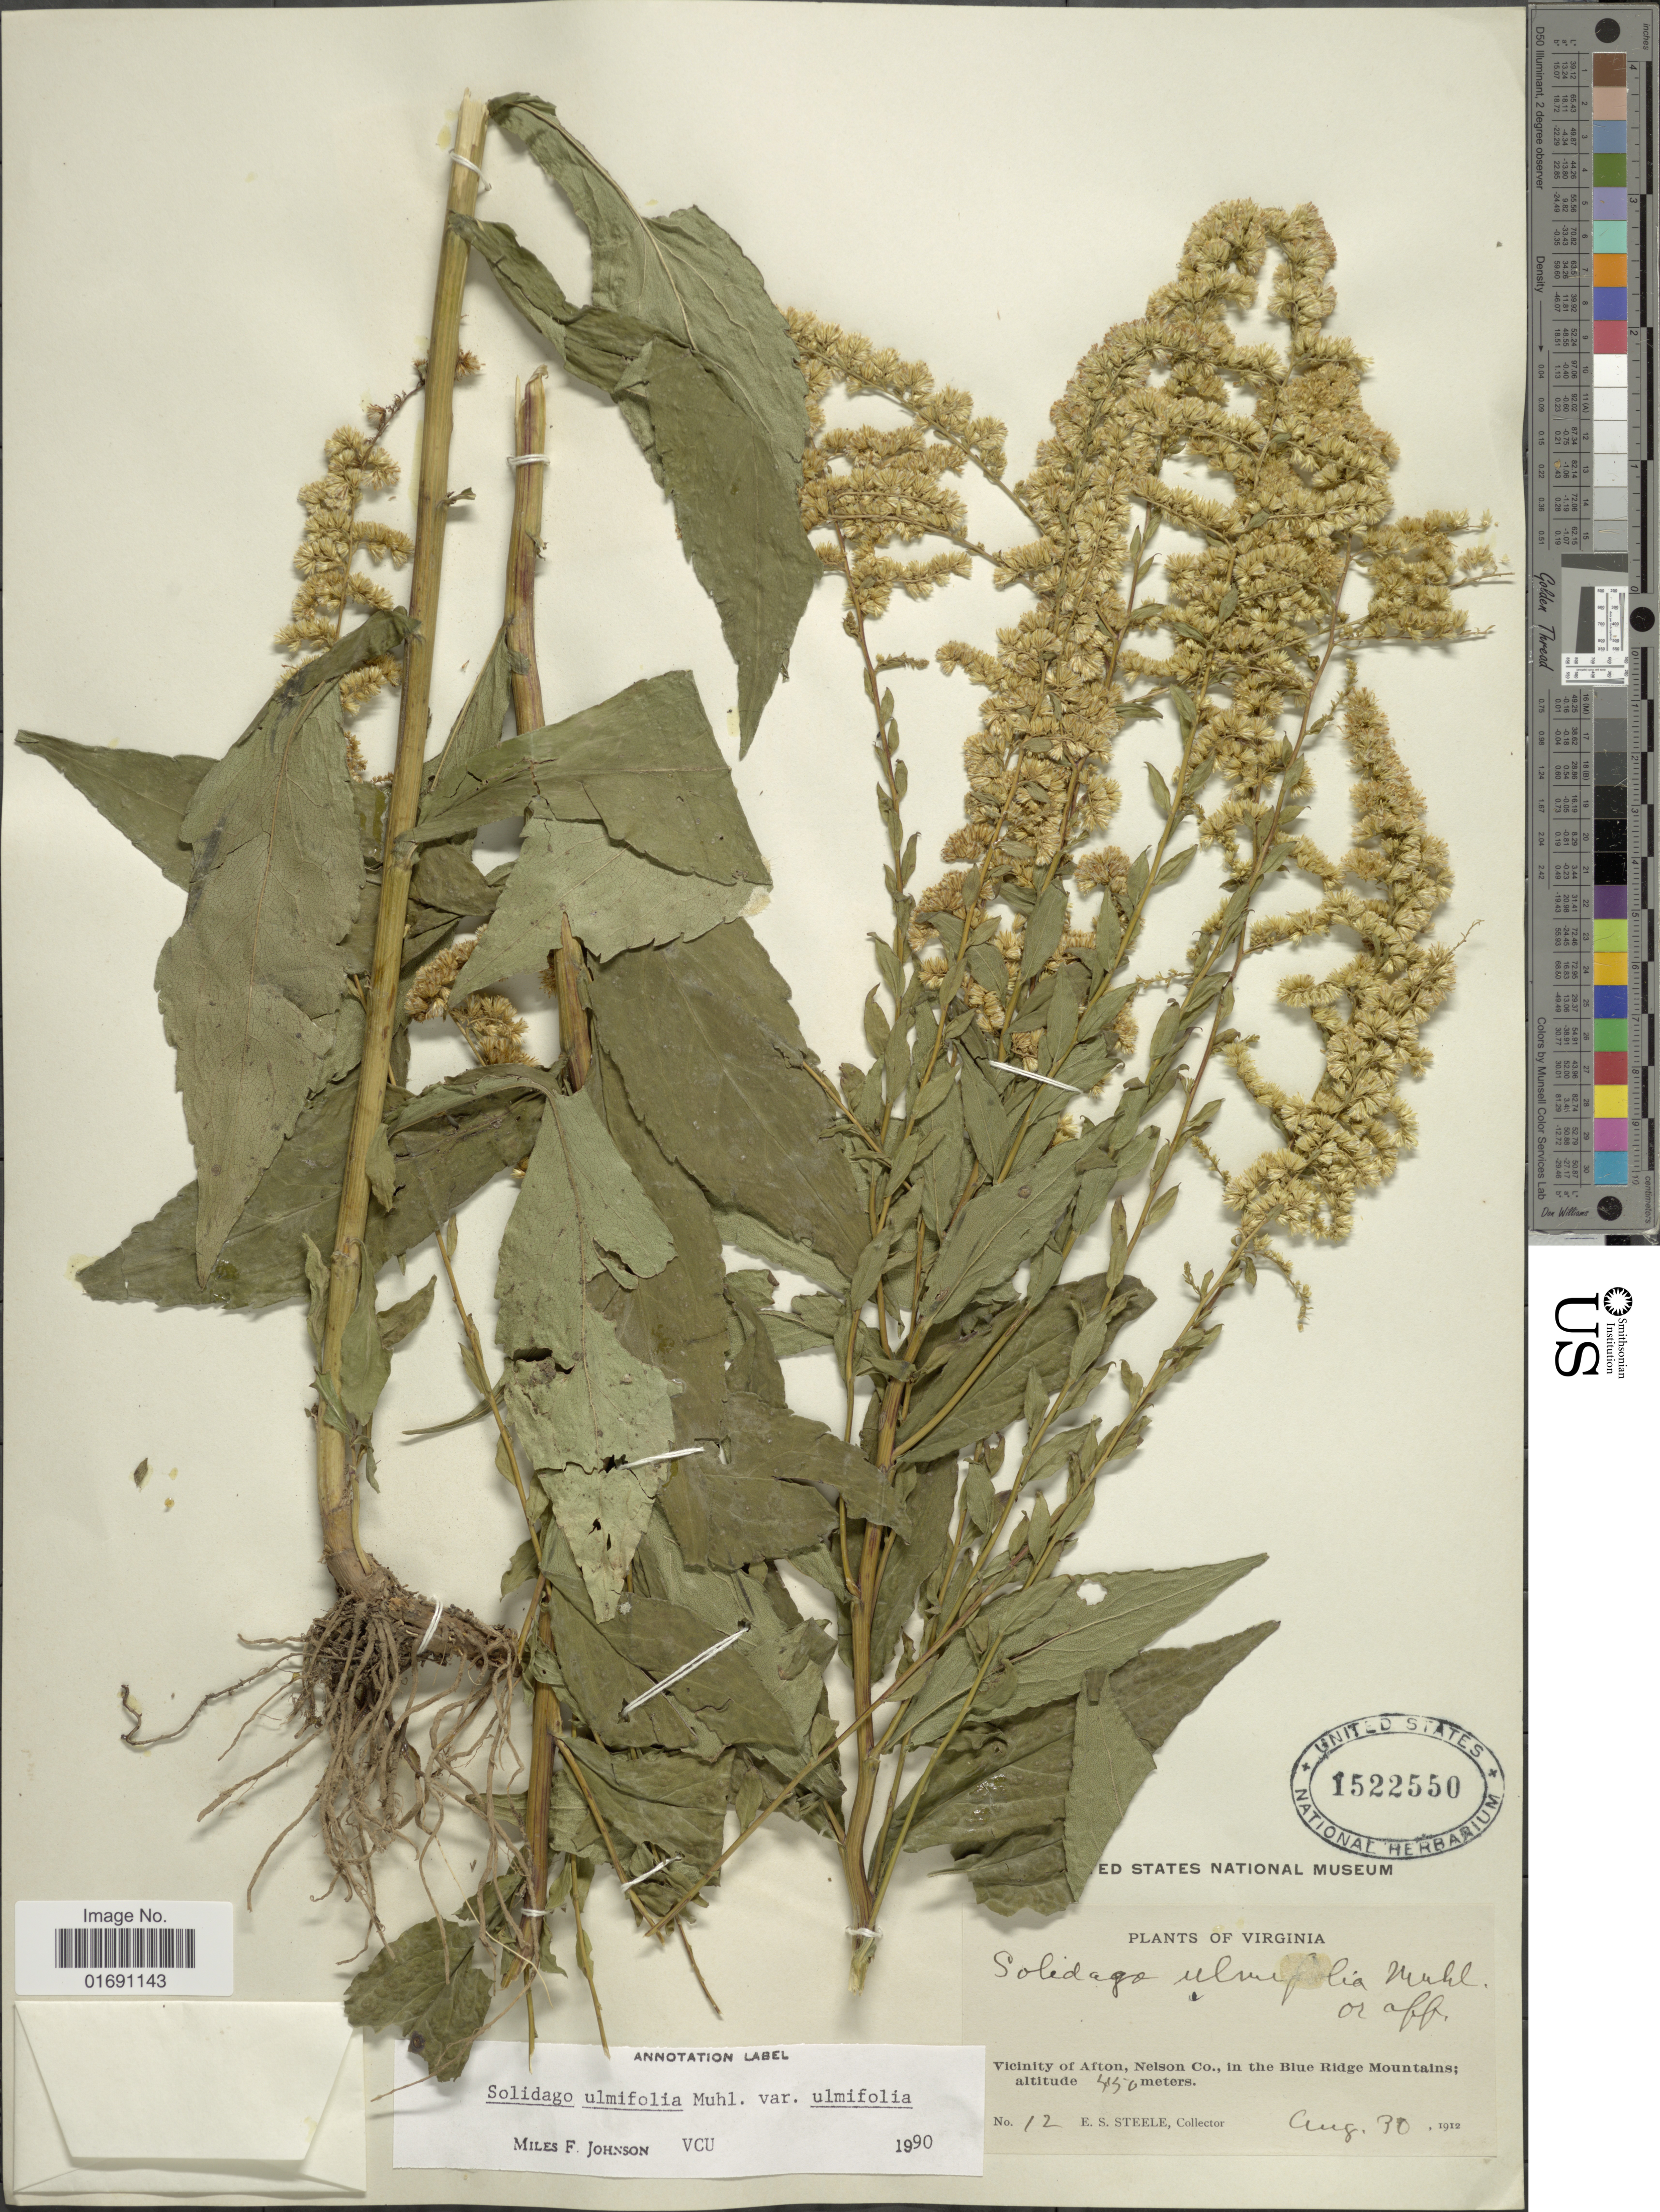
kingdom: Plantae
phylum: Tracheophyta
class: Magnoliopsida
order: Asterales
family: Asteraceae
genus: Solidago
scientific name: Solidago ulmifolia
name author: Muhl. ex Willd.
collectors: E. Steele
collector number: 12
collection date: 1912-08-30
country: United States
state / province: Virginia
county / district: Nelson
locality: Vicinity of Afton, Nelson Co., in the Blue Ridge Mountains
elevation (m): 450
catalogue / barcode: US 1522550